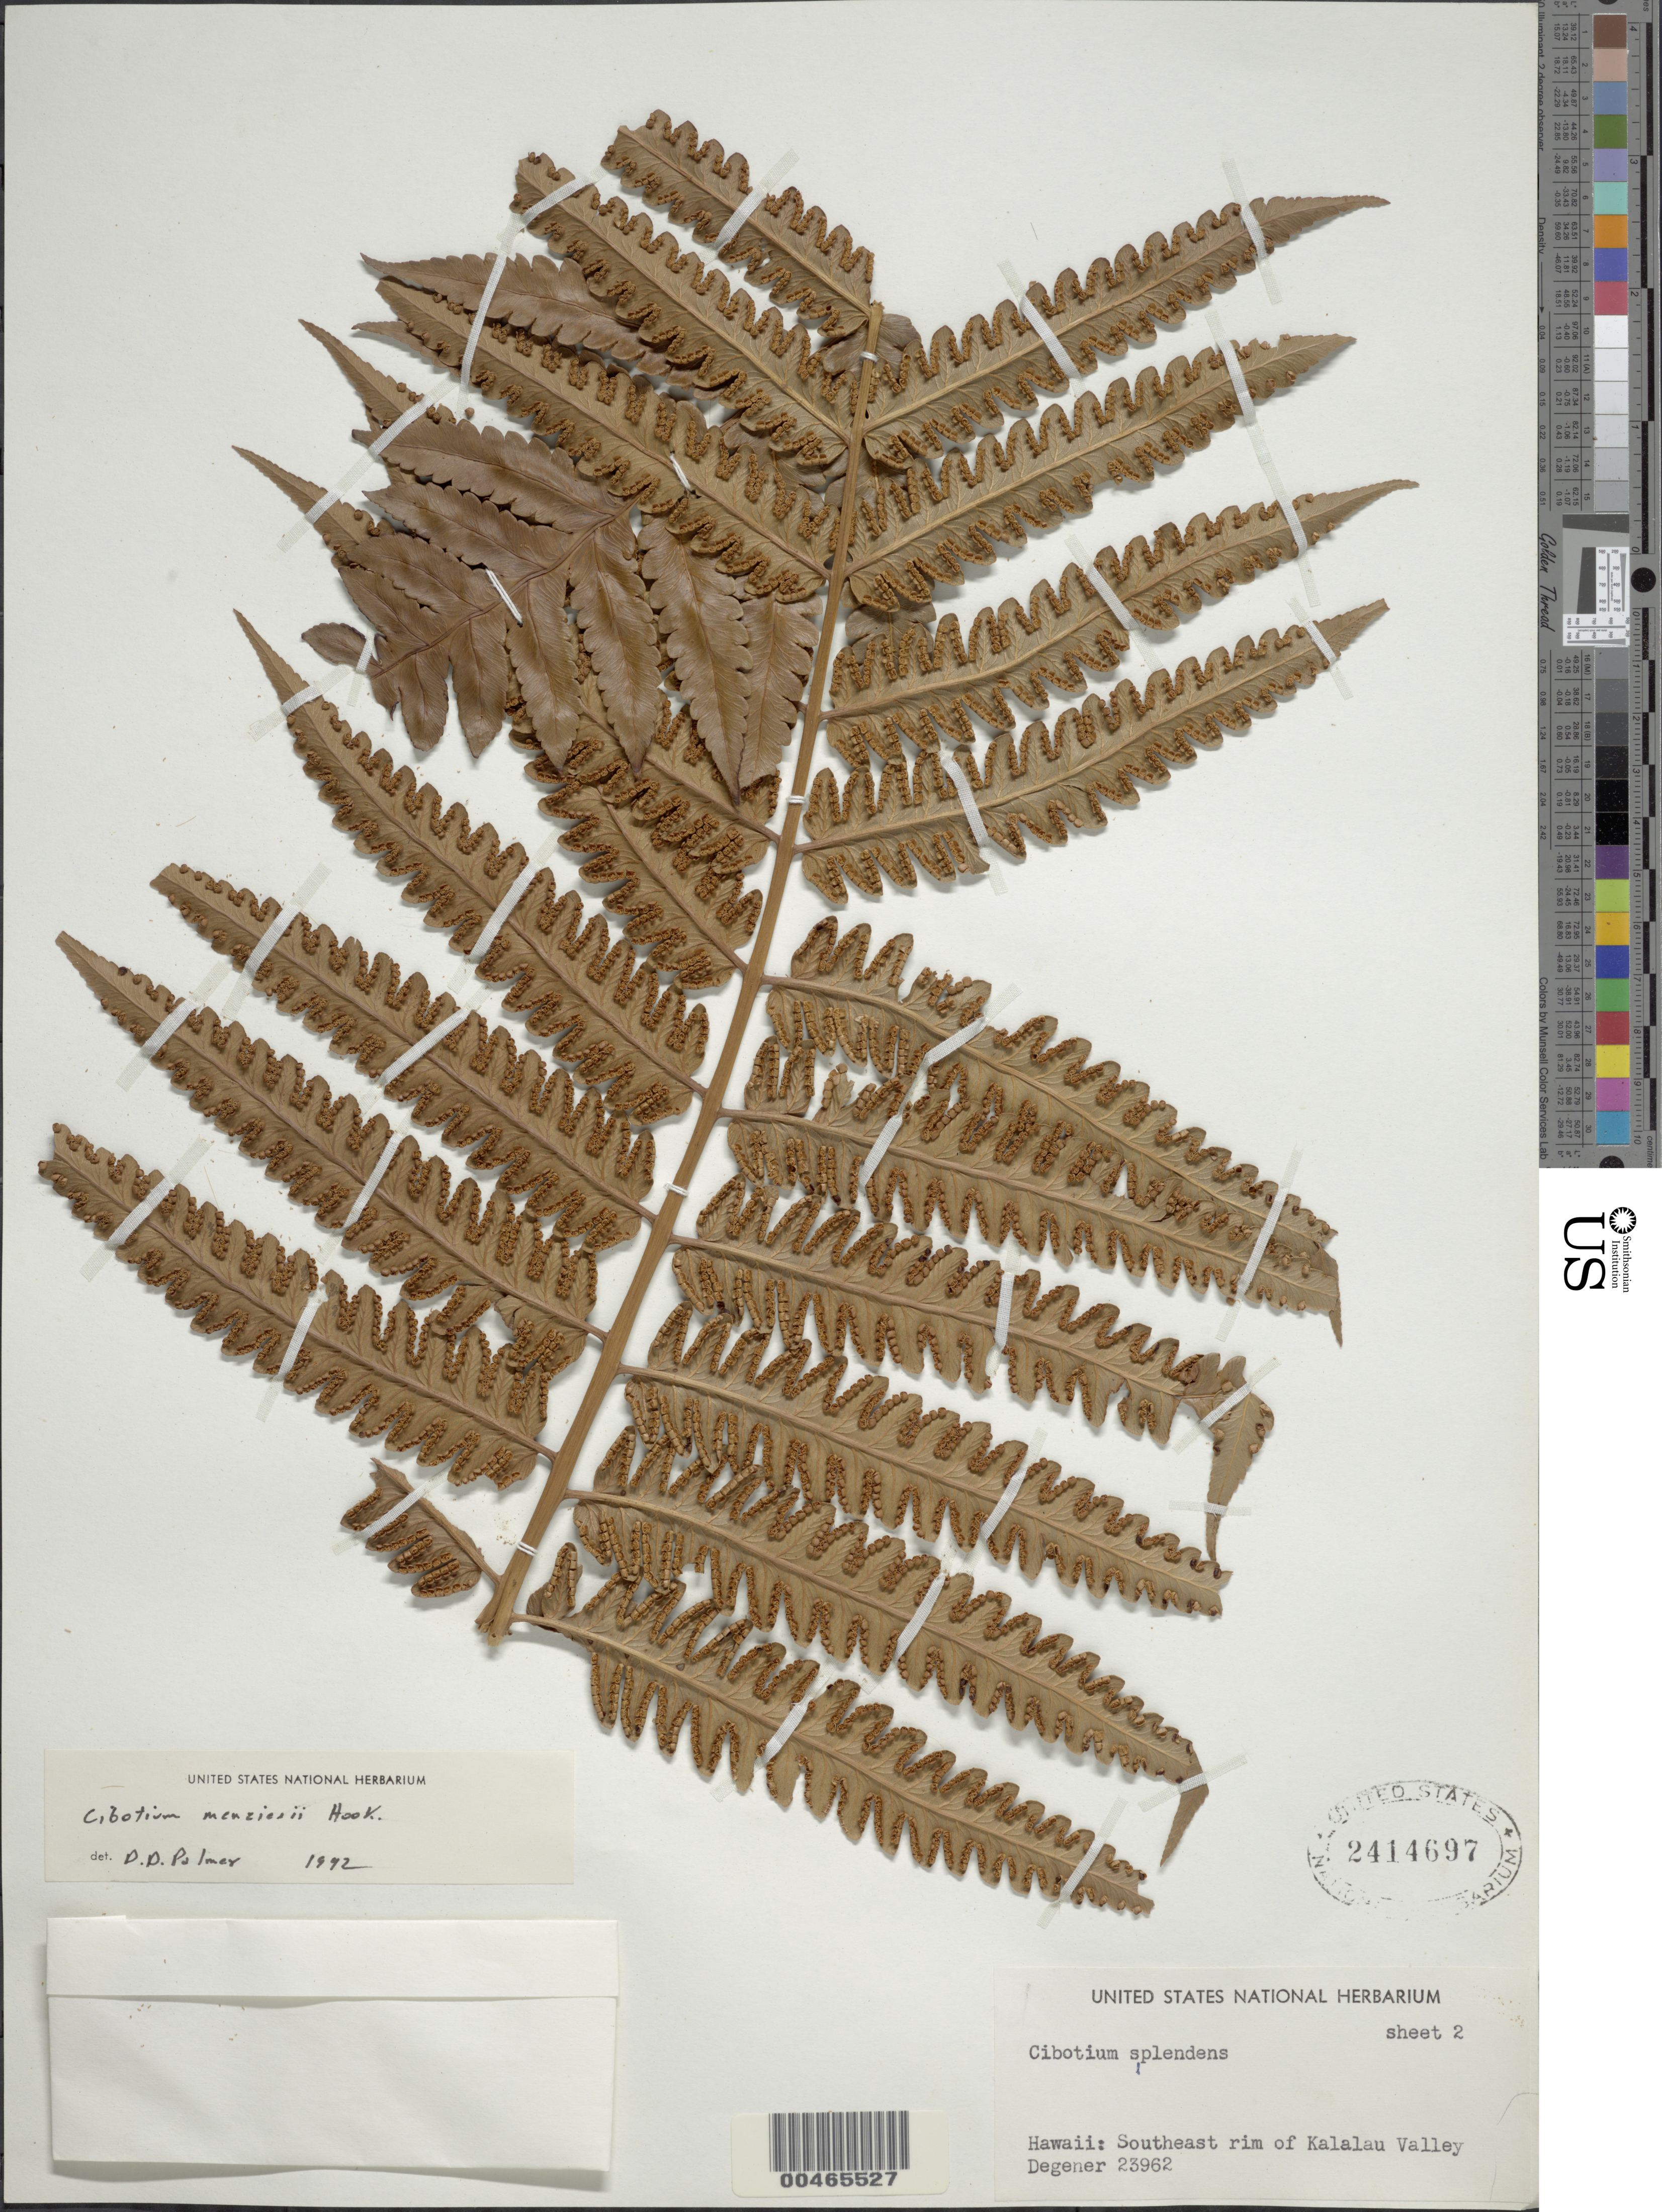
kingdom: Plantae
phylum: Tracheophyta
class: Polypodiopsida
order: Cyatheales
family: Cibotiaceae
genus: Cibotium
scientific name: Cibotium menziesii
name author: Hook.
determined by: Palmer, D. D.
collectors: O. Degener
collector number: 23962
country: United States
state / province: Hawaii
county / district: Honolulu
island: Oahu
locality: SE rim of Kalalau Valley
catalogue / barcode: US 2414697